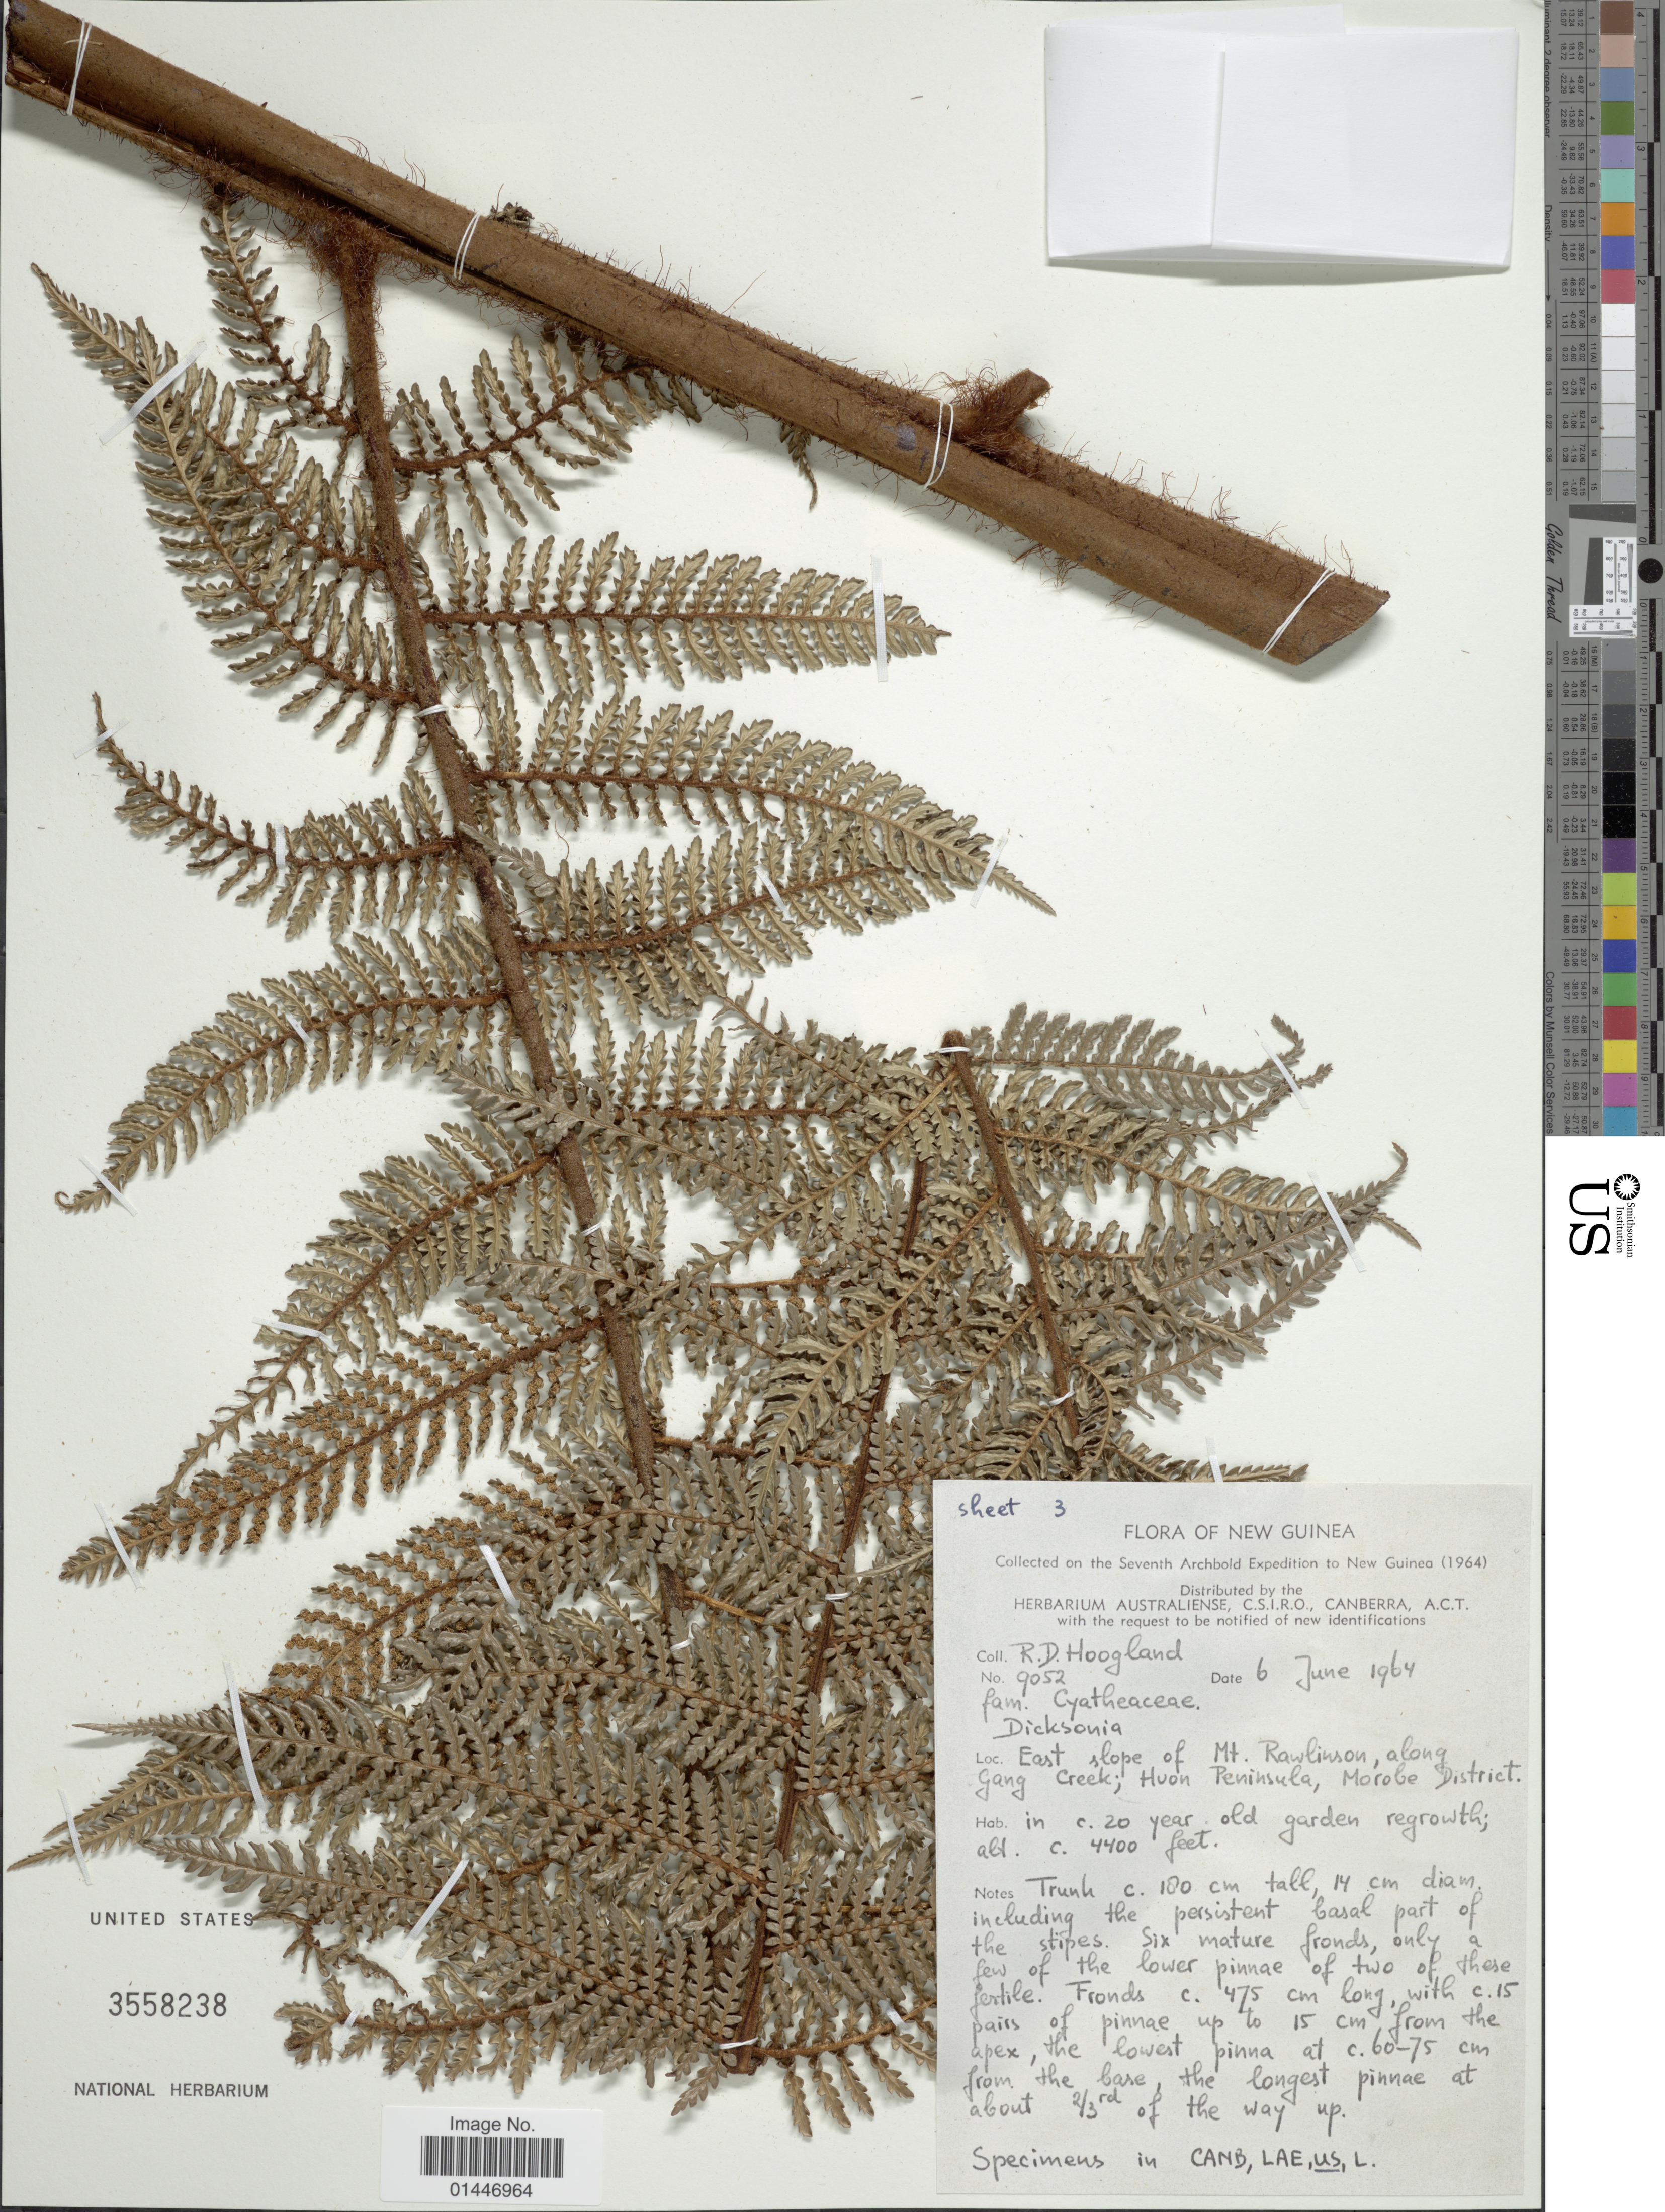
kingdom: Plantae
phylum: Tracheophyta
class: Polypodiopsida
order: Cyatheales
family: Dicksoniaceae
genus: Dicksonia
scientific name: Dicksonia sp.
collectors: R. D. Hoogland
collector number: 9052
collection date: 1964-06-06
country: Papua New Guinea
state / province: Morobe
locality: New Guinea, east slope of Mt. Rawlinson, along Gang Creek ; Huon Peninsula, Morobe District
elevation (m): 1341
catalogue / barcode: US 3558238